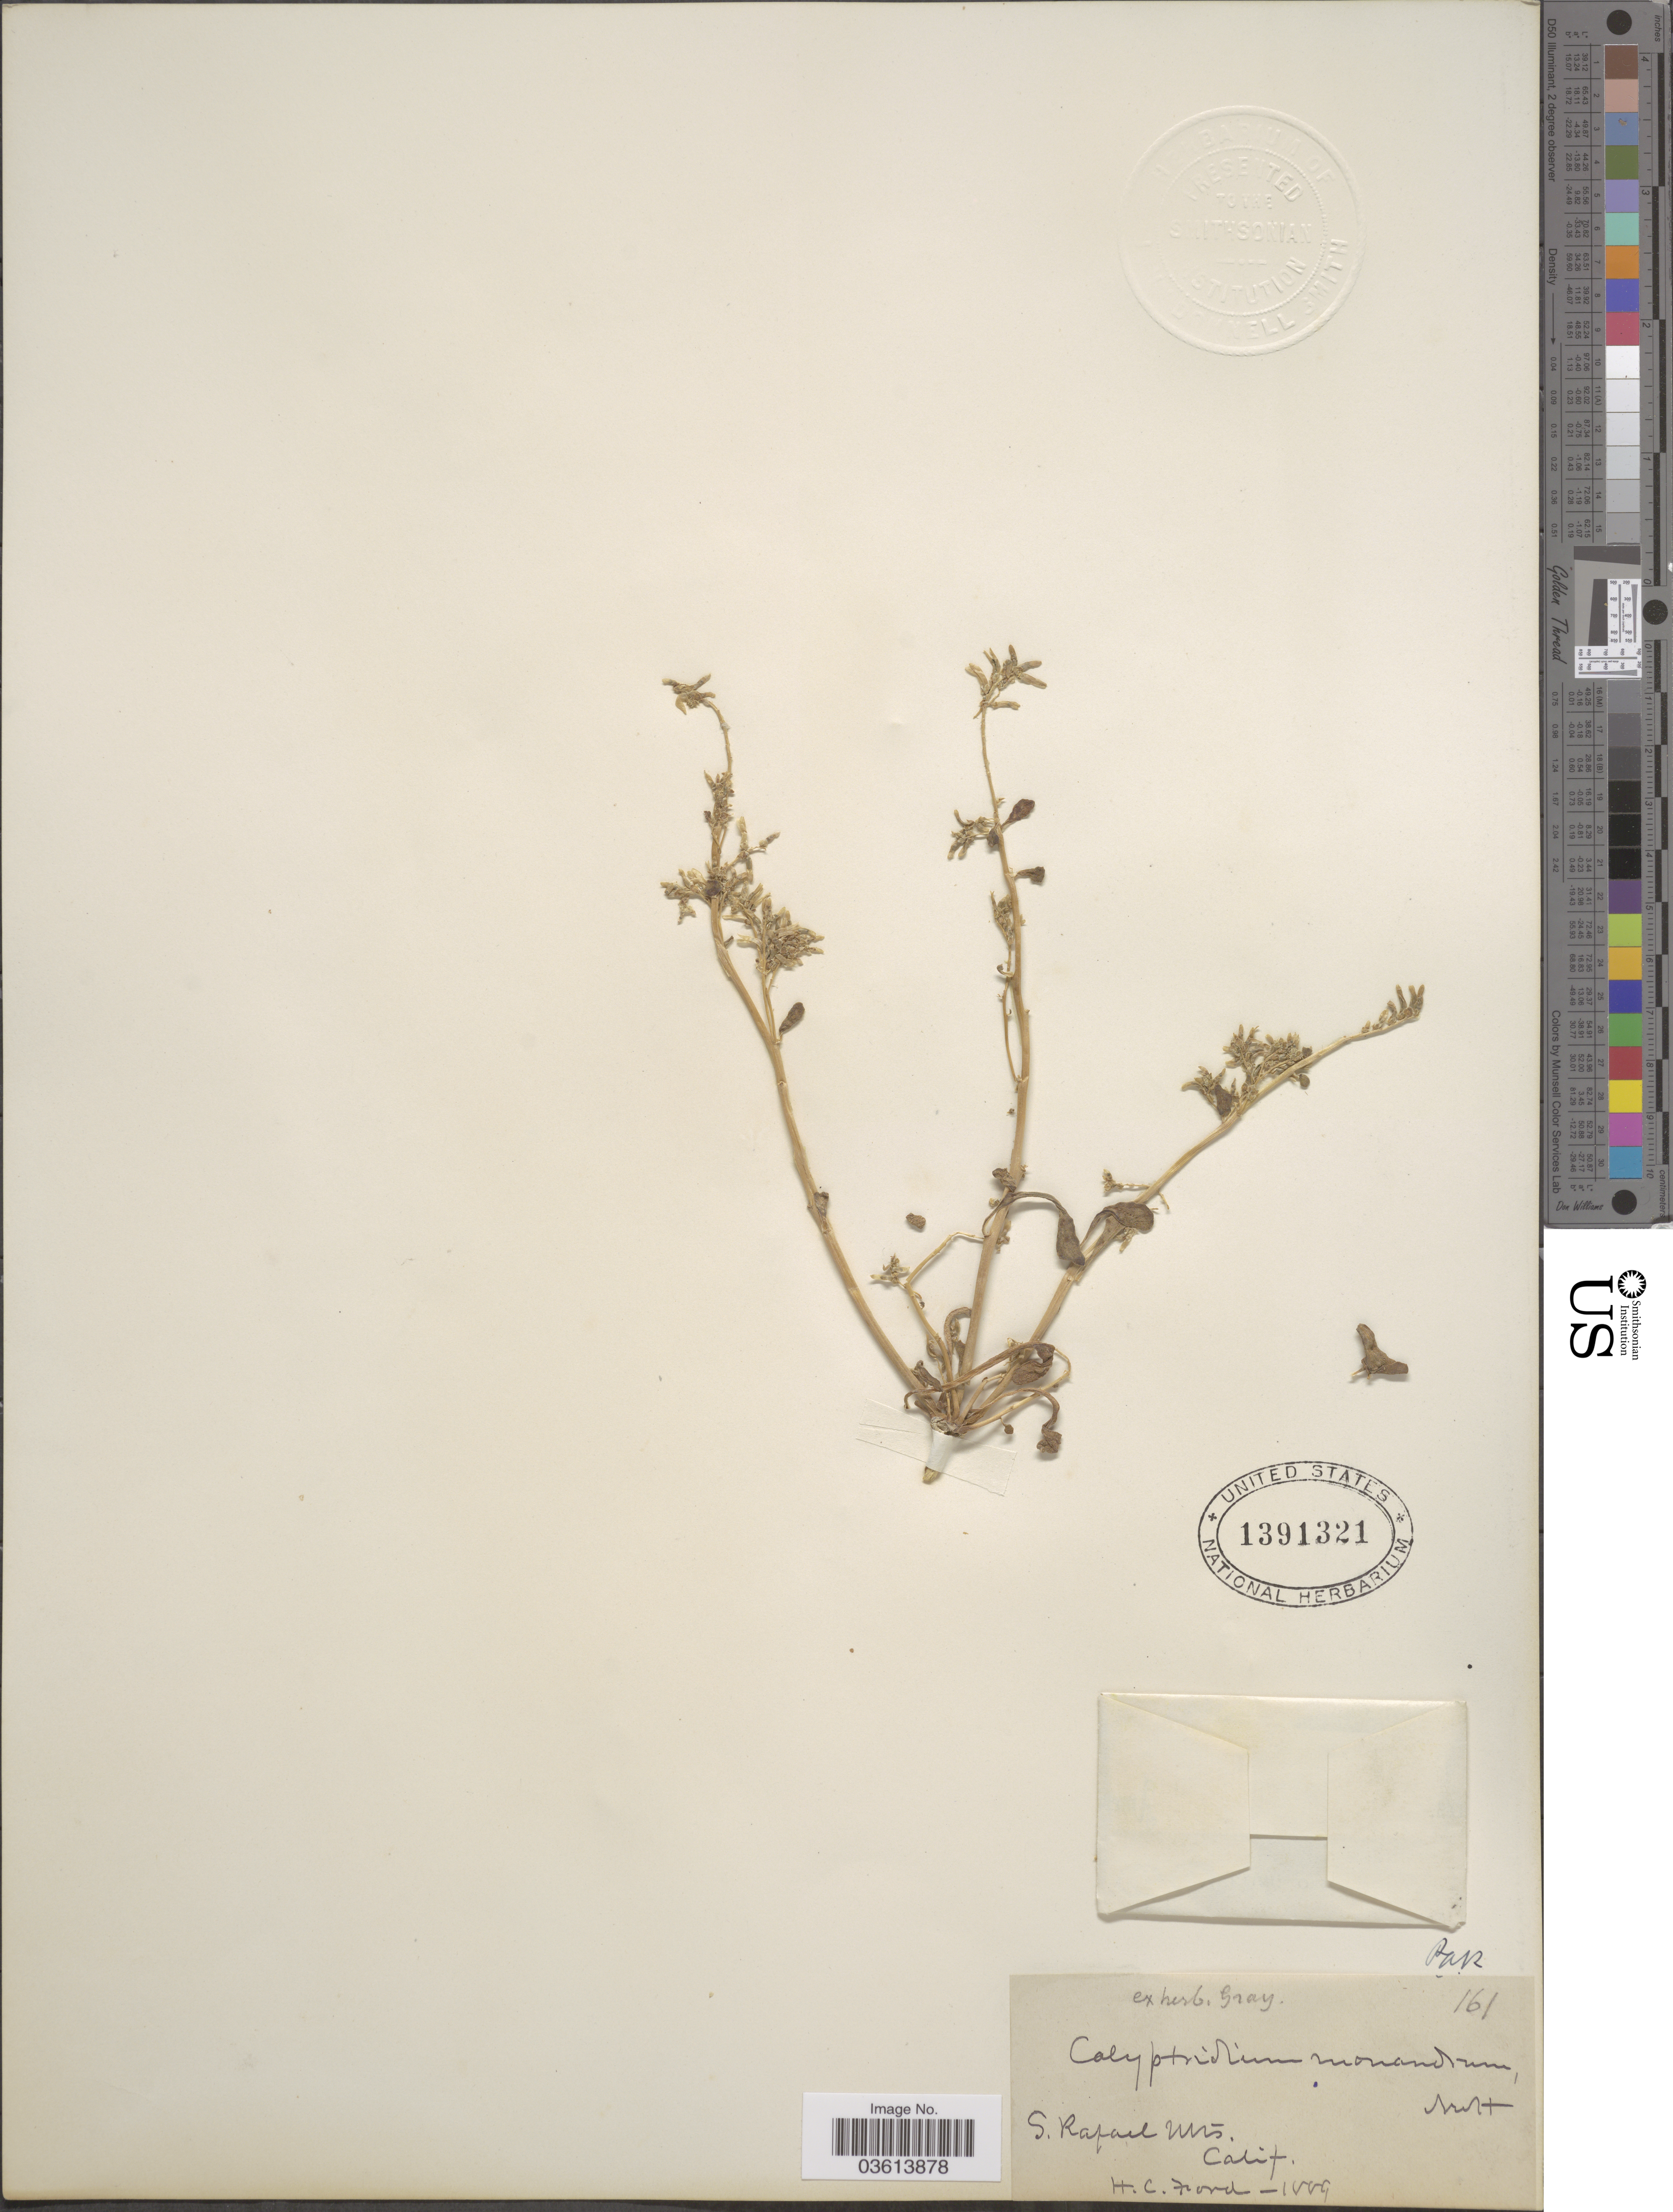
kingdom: Plantae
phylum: Tracheophyta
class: Magnoliopsida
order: Caryophyllales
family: Montiaceae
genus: Calyptridium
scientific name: Calyptridium monandrum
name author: (Nutt.) Nutt.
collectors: H. Ford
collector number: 161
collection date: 1889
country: United States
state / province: California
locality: S. Rafael Mts.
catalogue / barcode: US 1391321